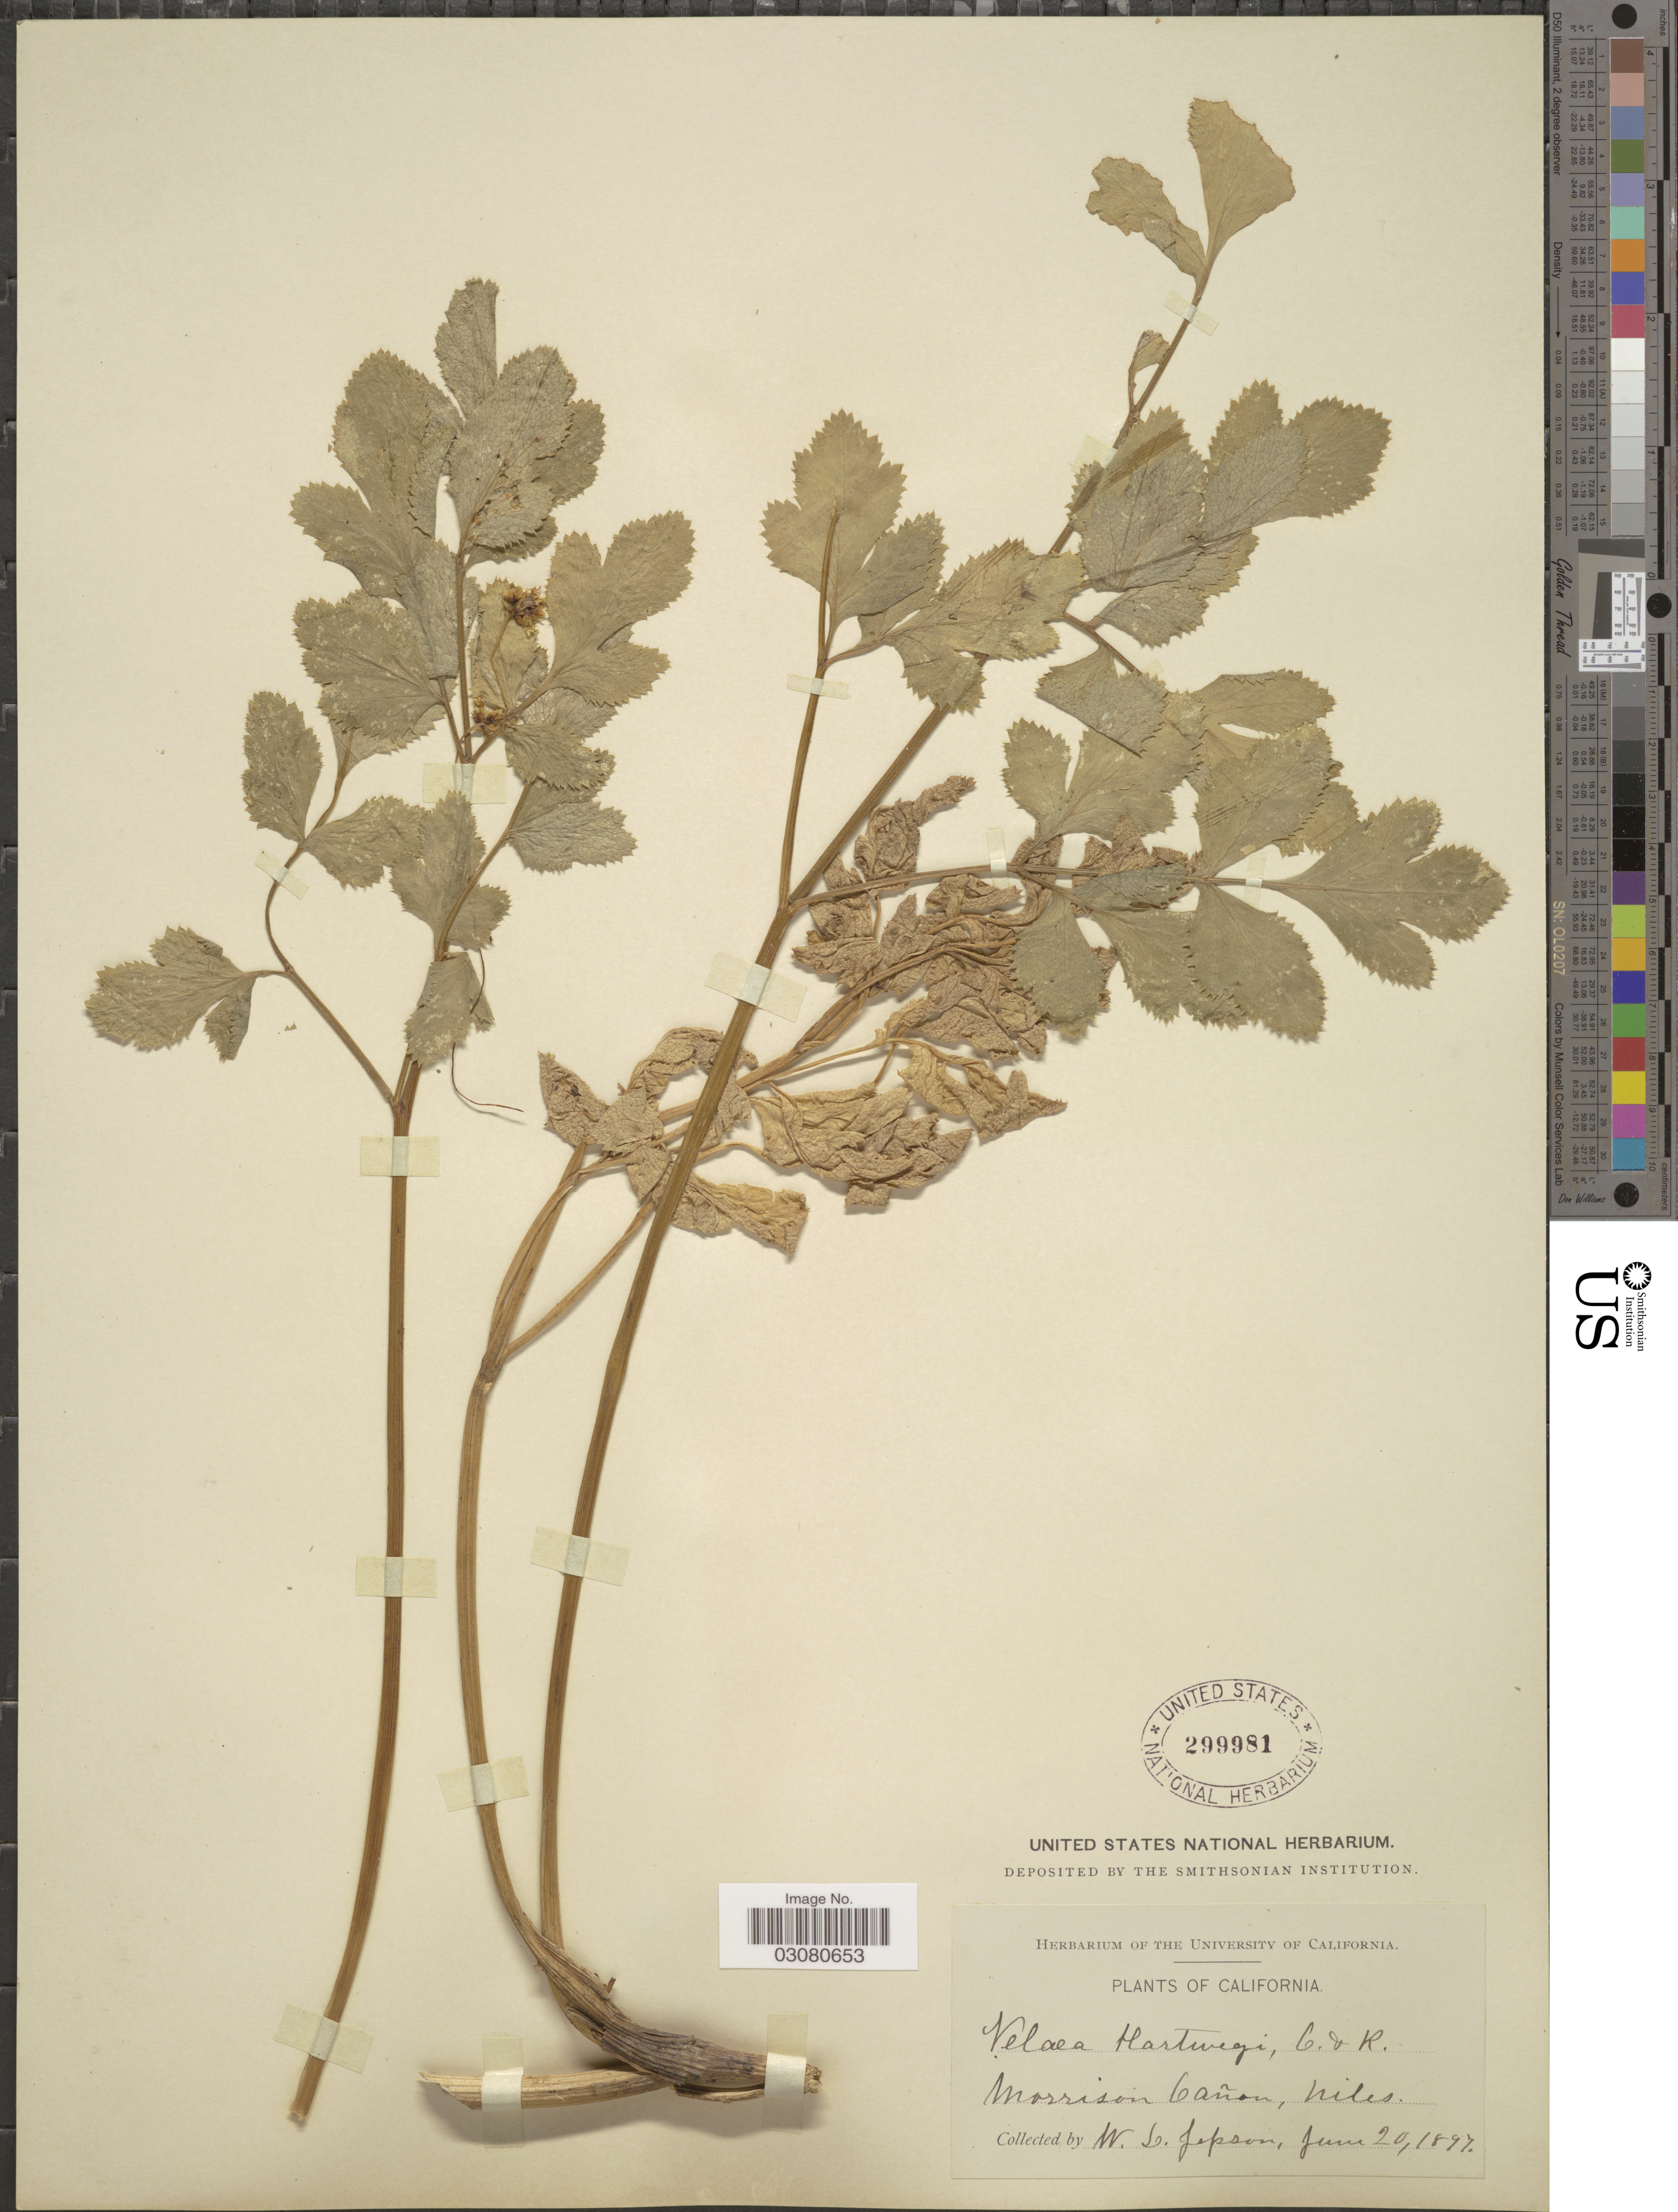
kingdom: Plantae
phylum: Tracheophyta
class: Magnoliopsida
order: Apiales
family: Apiaceae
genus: Drudeophytum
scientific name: Drudeophytum hartwegii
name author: (A. Gray) J.M. Coult. & Rose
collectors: W. L. Jepson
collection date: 1897-06-20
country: United States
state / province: California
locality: Morrison Cañon, Niles.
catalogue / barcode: US 299981